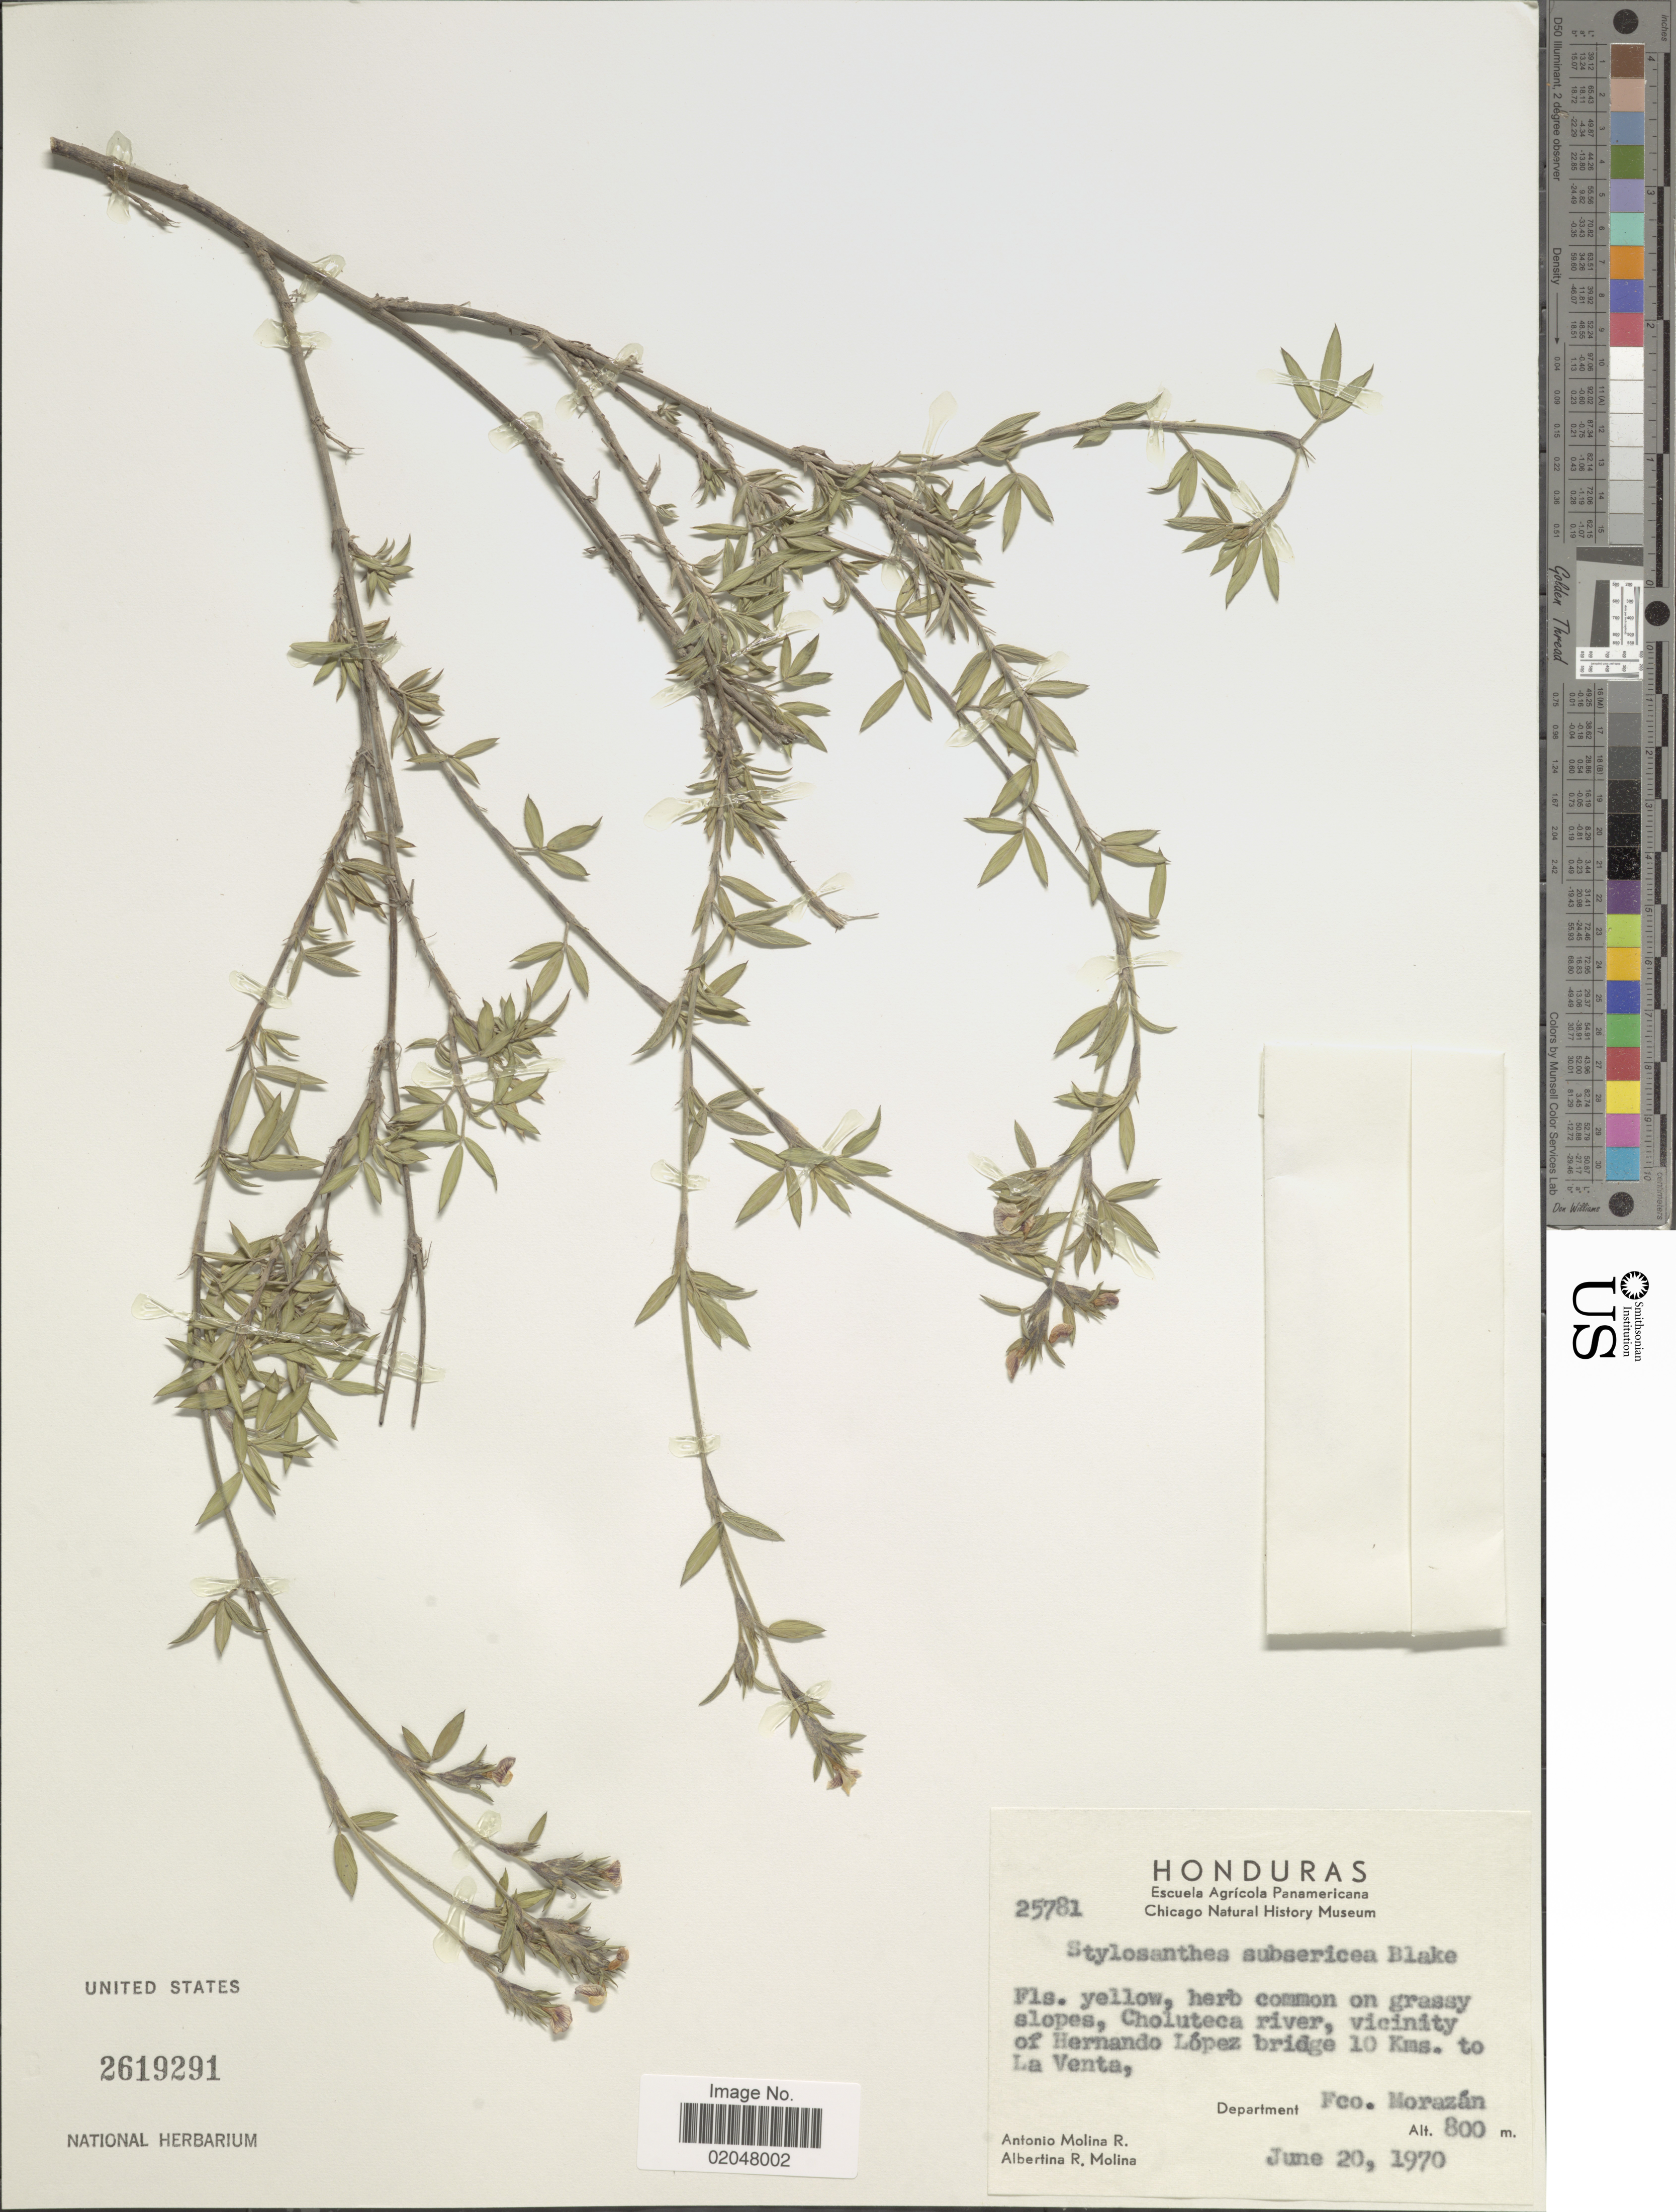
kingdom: Plantae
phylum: Tracheophyta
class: Magnoliopsida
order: Fabales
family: Fabaceae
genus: Stylosanthes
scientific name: Stylosanthes subsericea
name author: S.F. Blake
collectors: A. Molina R. & A. R. Molina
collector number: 25781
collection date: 1970-06-20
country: Honduras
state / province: Fco. Morazán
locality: Choluteca river, vicinity of Hernando Lopez bridge 10 kms. to La Venta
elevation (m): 800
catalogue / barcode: US 2619291